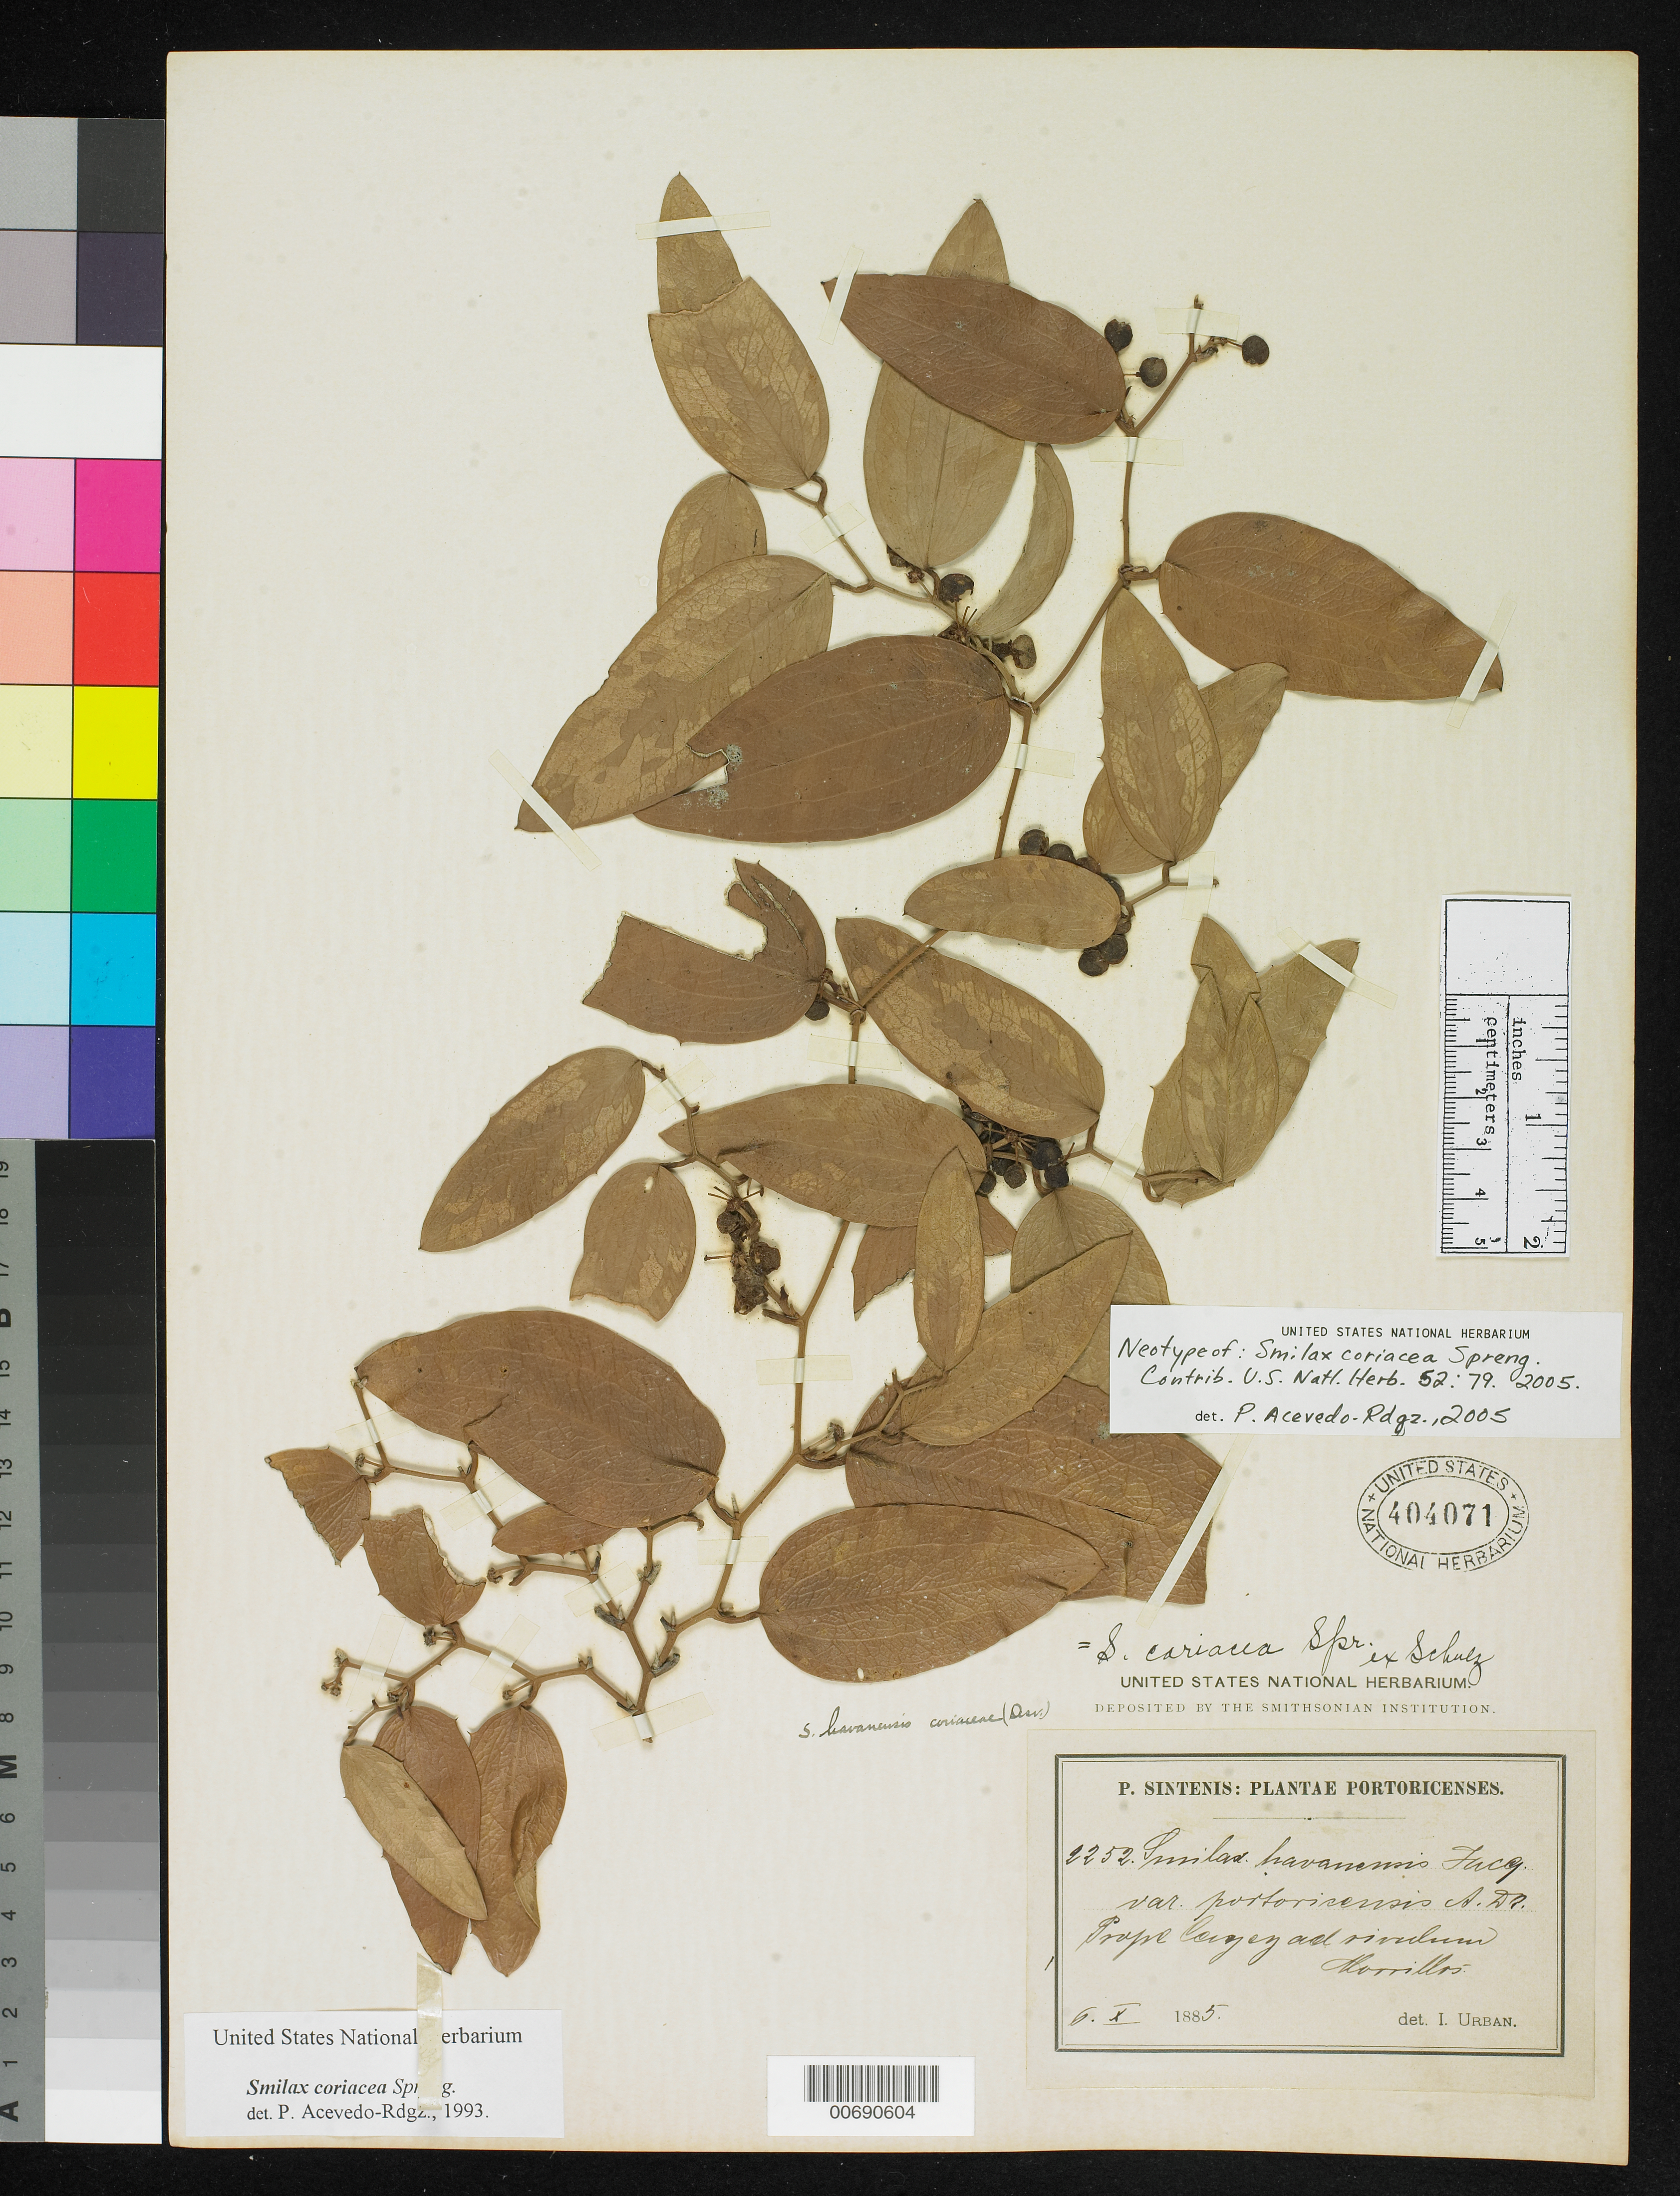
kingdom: Plantae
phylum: Tracheophyta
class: Liliopsida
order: Liliales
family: Smilacaceae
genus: Smilax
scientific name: Smilax coriacea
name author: Spreng.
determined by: Acevedo-Rodríguez, P., (BOT), Smithsonian Institution - National Museum of Natural History (UNITED STATES)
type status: Neotype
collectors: P. Sintenis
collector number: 2252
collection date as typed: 06 Oct 1885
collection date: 1885-10-06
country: Puerto Rico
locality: Prope Cayey ad rivulum Morrillos.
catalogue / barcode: US 404071